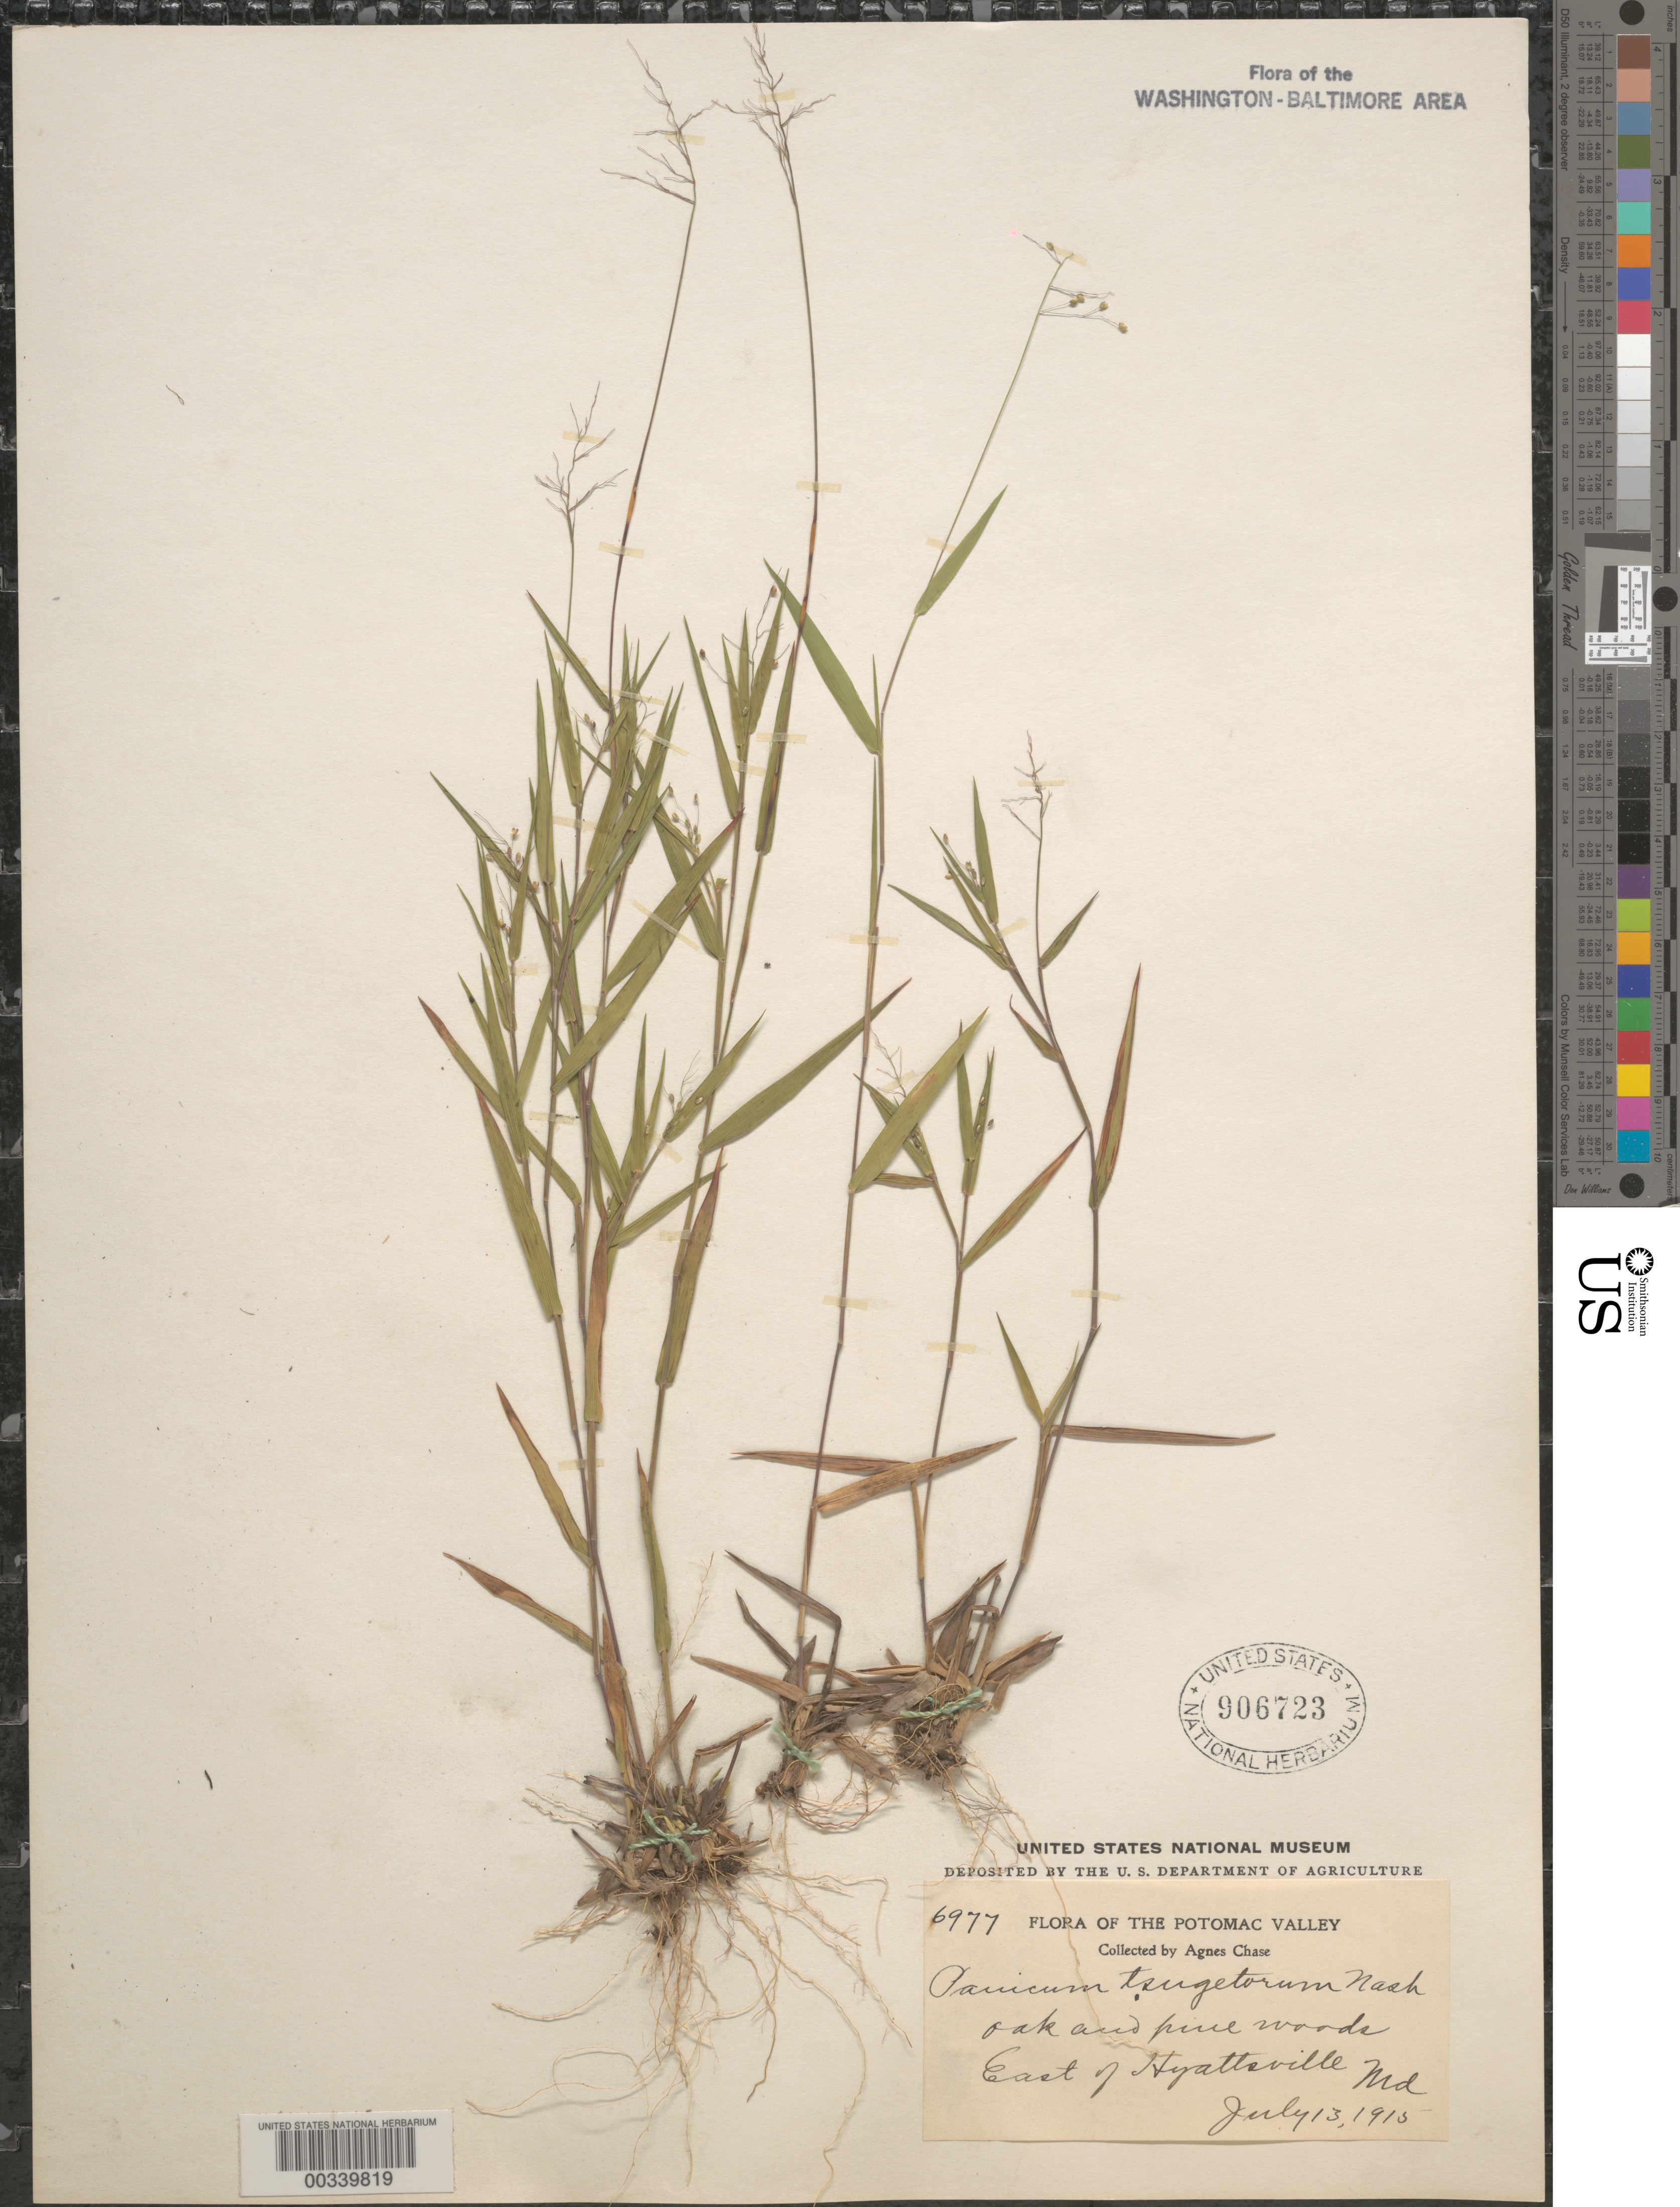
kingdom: Plantae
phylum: Tracheophyta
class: Liliopsida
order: Poales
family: Poaceae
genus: Dichanthelium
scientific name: Dichanthelium sabulorum var. patulum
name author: Nash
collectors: A. Chase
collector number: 6977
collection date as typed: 13 Jul 1915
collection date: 1915-07-13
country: United States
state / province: Maryland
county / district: Prince George's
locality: E of Hyattsville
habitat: Oak and pine woods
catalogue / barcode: US 906723